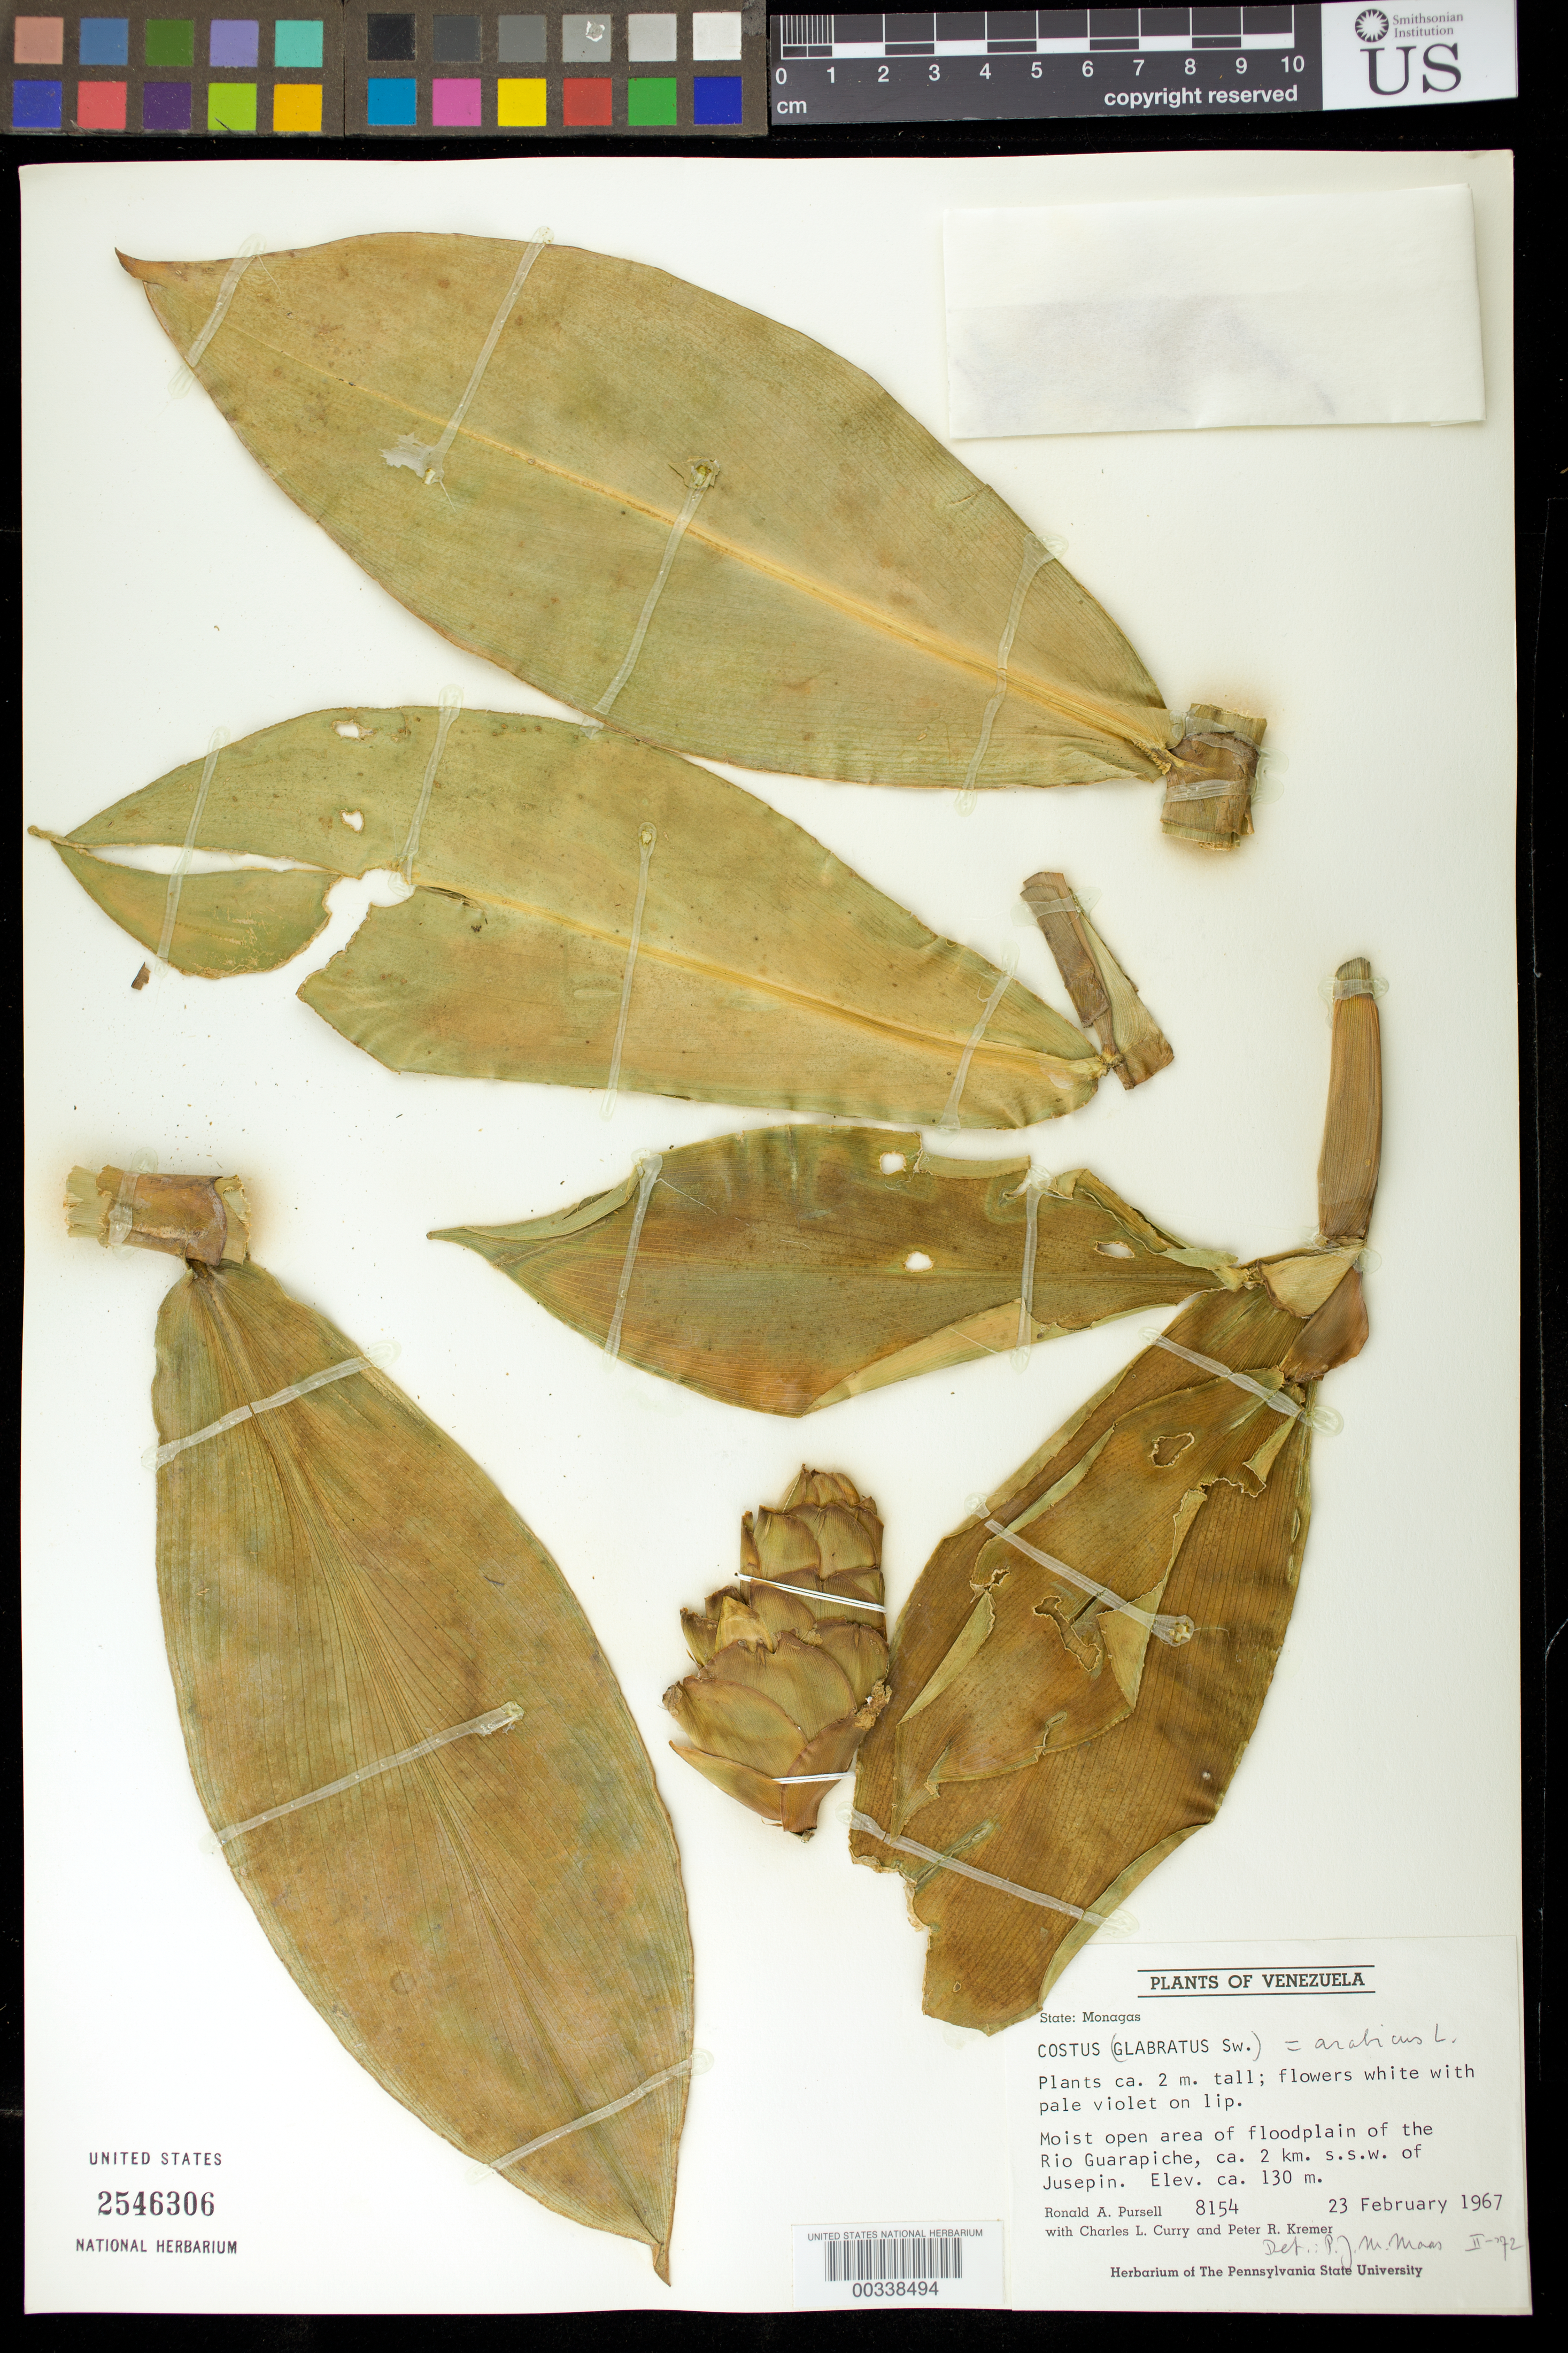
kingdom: Plantae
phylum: Tracheophyta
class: Liliopsida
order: Zingiberales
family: Costaceae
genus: Costus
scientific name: Costus arabicus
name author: L.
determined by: Maas, Paul J. M.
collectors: R. A. Pursell, C. L. Curry & P. R. Kremer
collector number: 8154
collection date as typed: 23 Feb 1967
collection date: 1967-02-23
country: Venezuela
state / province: Monagas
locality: Moist open area of floodplain of the rio guarapiche, ca 2 km ssw of jusepin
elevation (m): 130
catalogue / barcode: US 2546306